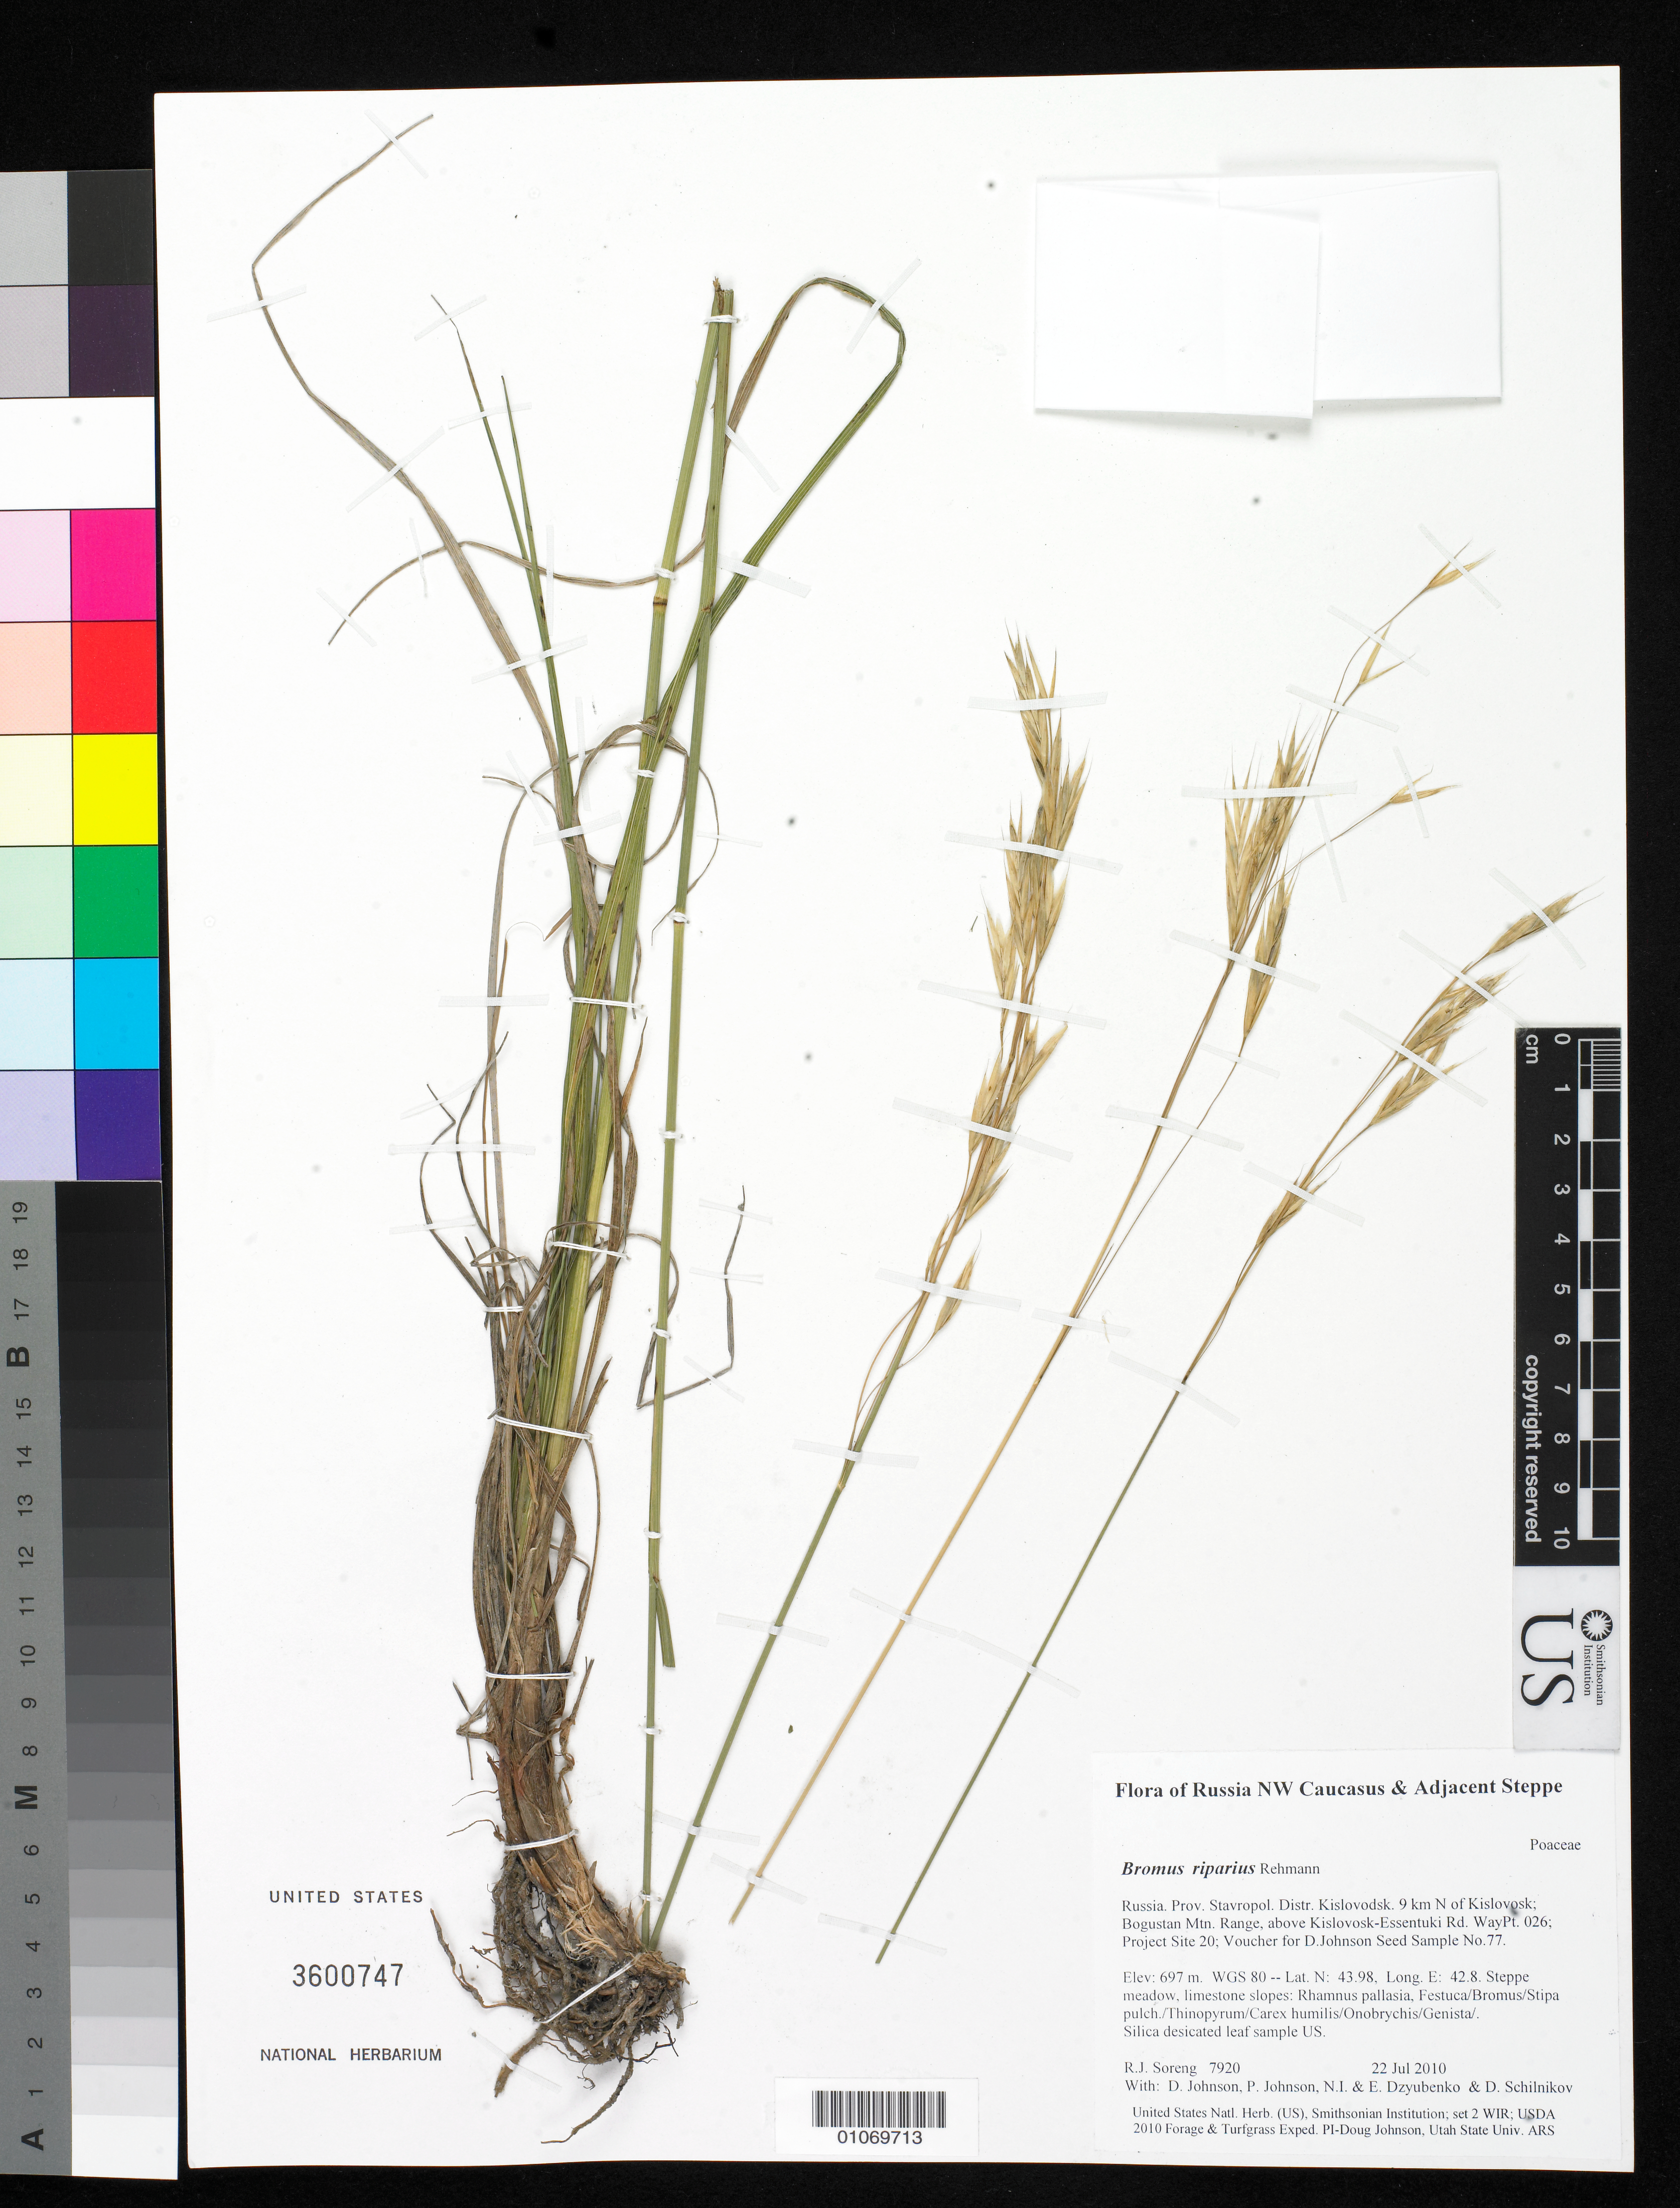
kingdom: Plantae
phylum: Tracheophyta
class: Liliopsida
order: Poales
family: Poaceae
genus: Bromus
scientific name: Bromus riparius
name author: Rehmann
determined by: Soreng, Robert J., Research Associate (BOT), Smithsonian Institution - National Museum of Natural History (UNITED STATES)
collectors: R. J. Soreng, D. Johnson, P. Johnson, N. Dzyubenko, E. Dzyubenko & D. Schilnikov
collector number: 7920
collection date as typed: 22 Jul 2010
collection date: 2010-07-22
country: Russian Federation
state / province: Stavropol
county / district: Kislovodsk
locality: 9 km N of Kislovosk; Bogustan Mtn. Range, above Kislovosk-Essentuki Rd.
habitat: Steppe meadow, limestone slopes: Rhamnus pallasia, Festuca/Bromus/Stipa pulch./Thinopyrum/Carex humilis/Onobrychis/Genista/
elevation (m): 697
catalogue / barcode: US 3600747